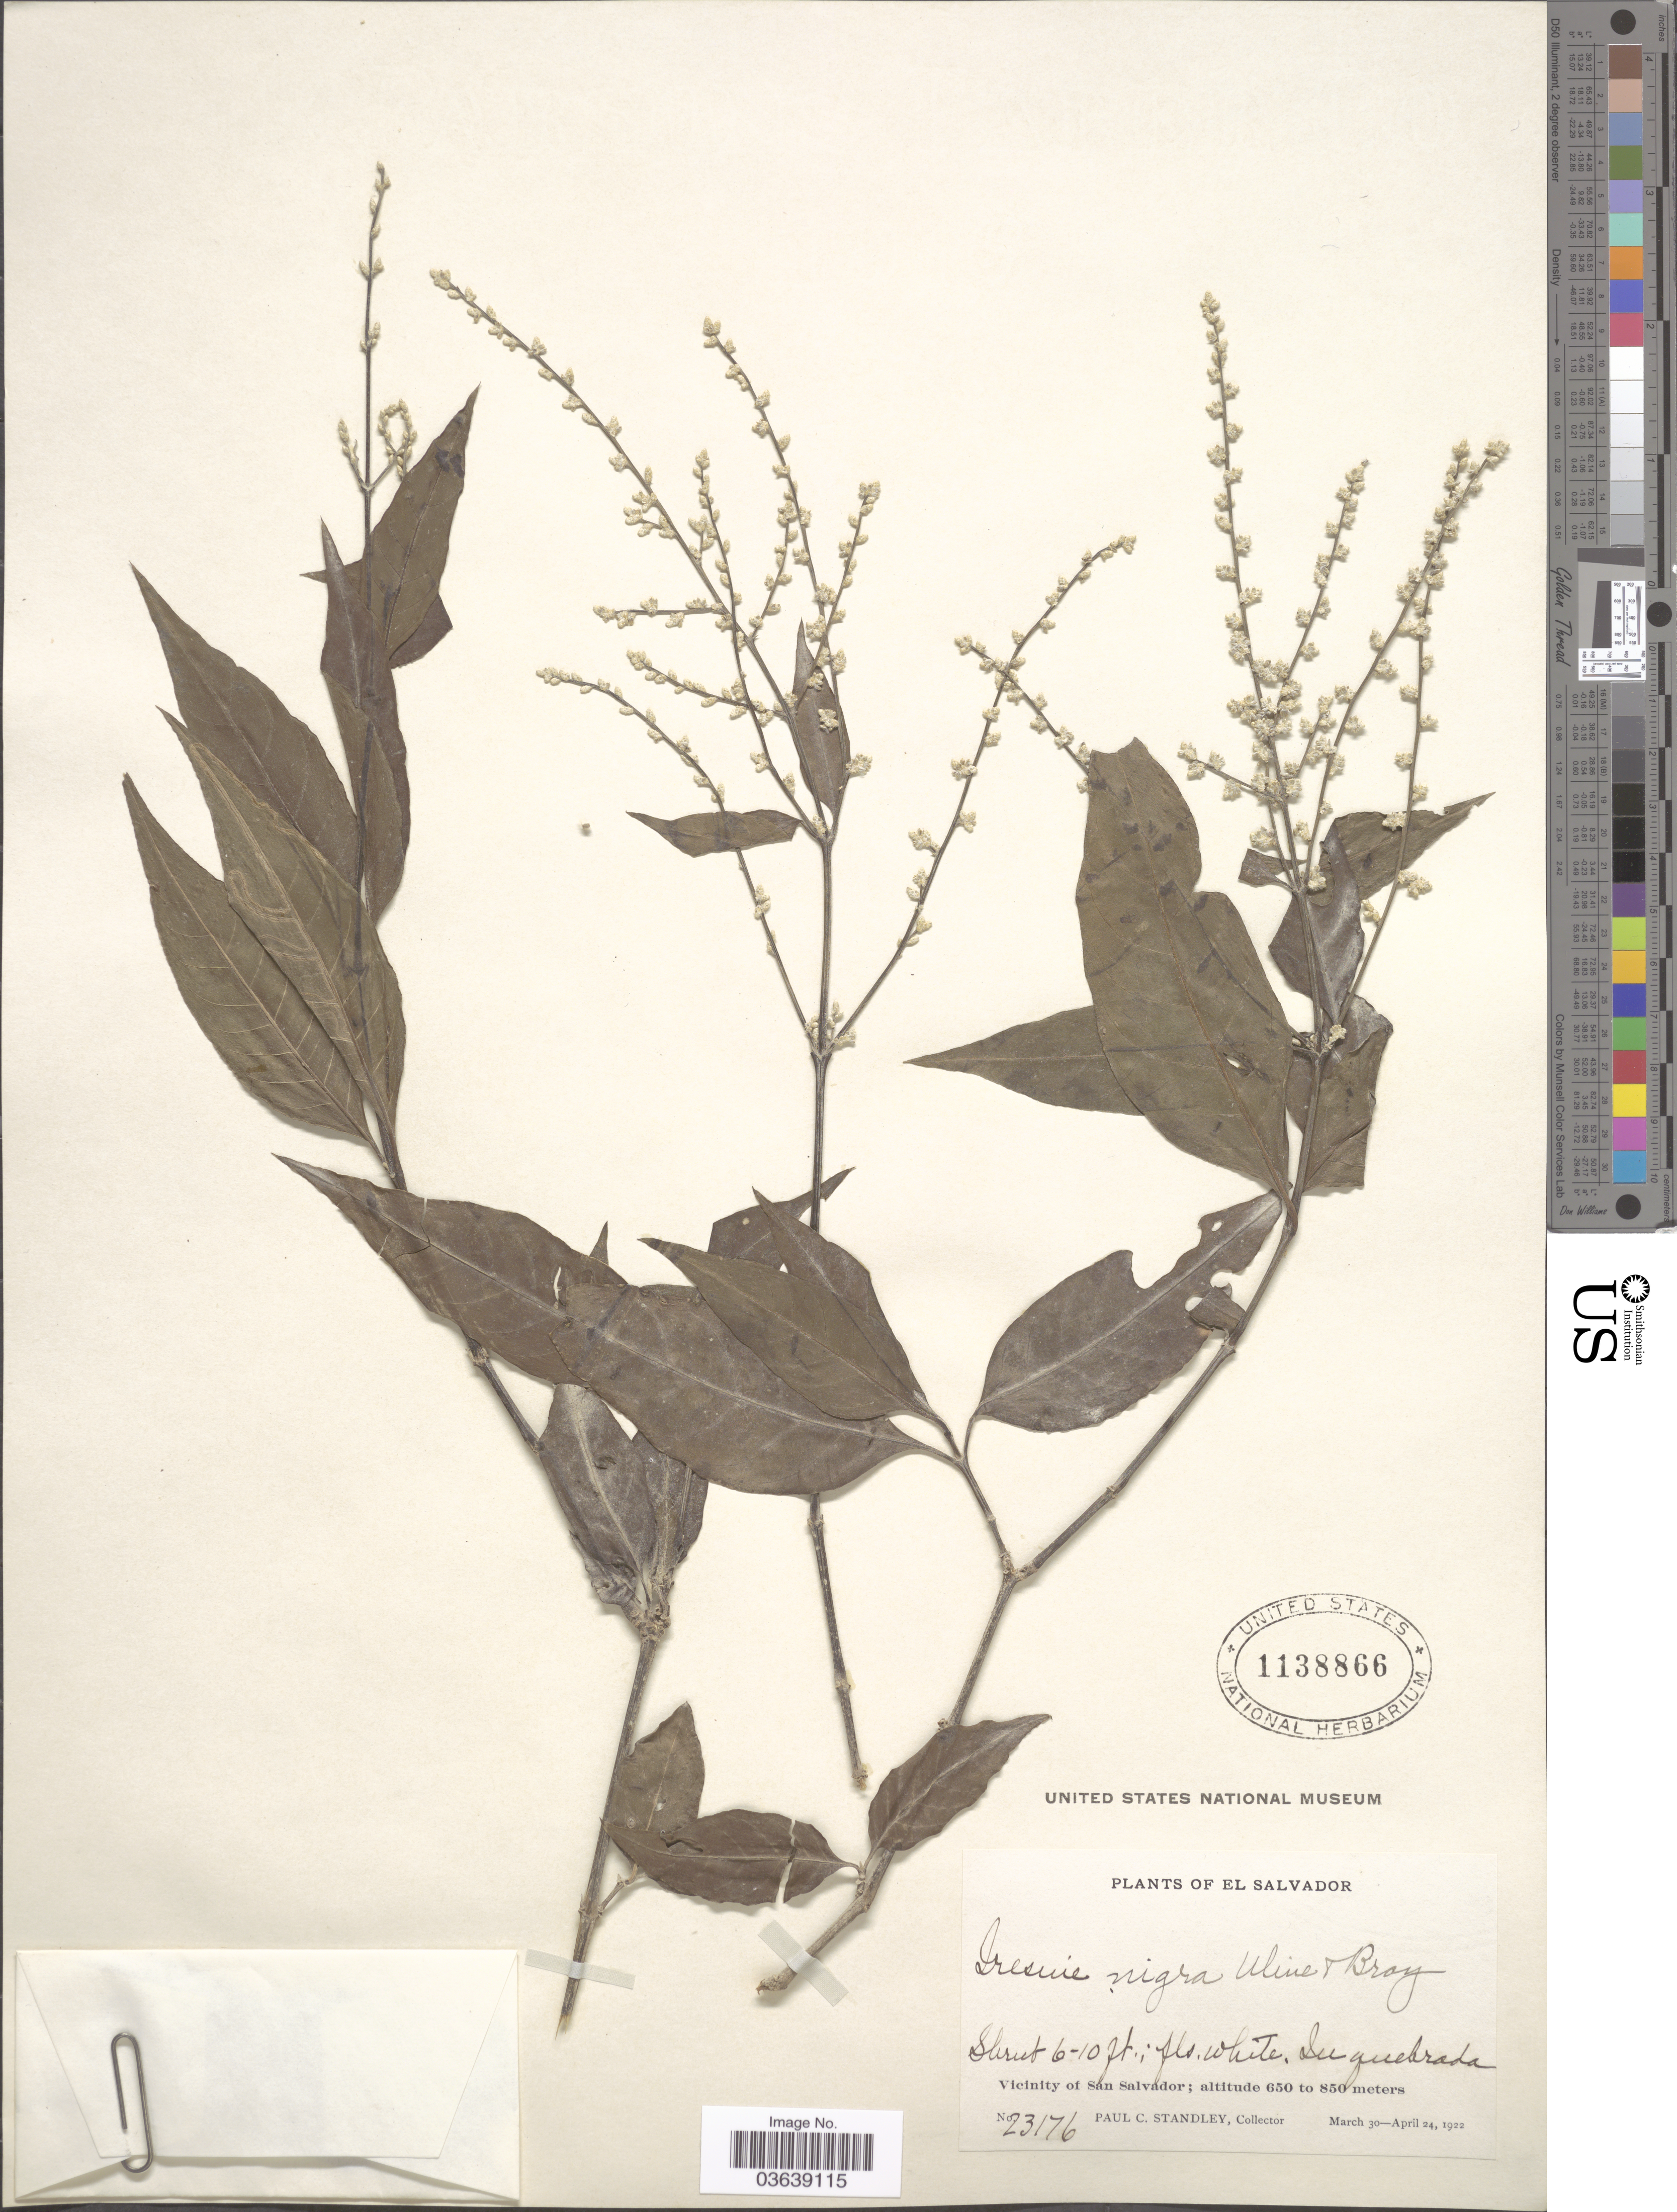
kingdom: Plantae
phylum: Tracheophyta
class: Magnoliopsida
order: Caryophyllales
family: Amaranthaceae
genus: Iresine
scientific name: Iresine nigra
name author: Uline & W.L. Bray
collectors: P. C. Standley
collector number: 23176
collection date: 1922-03-30/1922-04-24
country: El Salvador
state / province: San Salvador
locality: In quebrada. Vicinity of San Salvador.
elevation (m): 650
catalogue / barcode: US 1138866